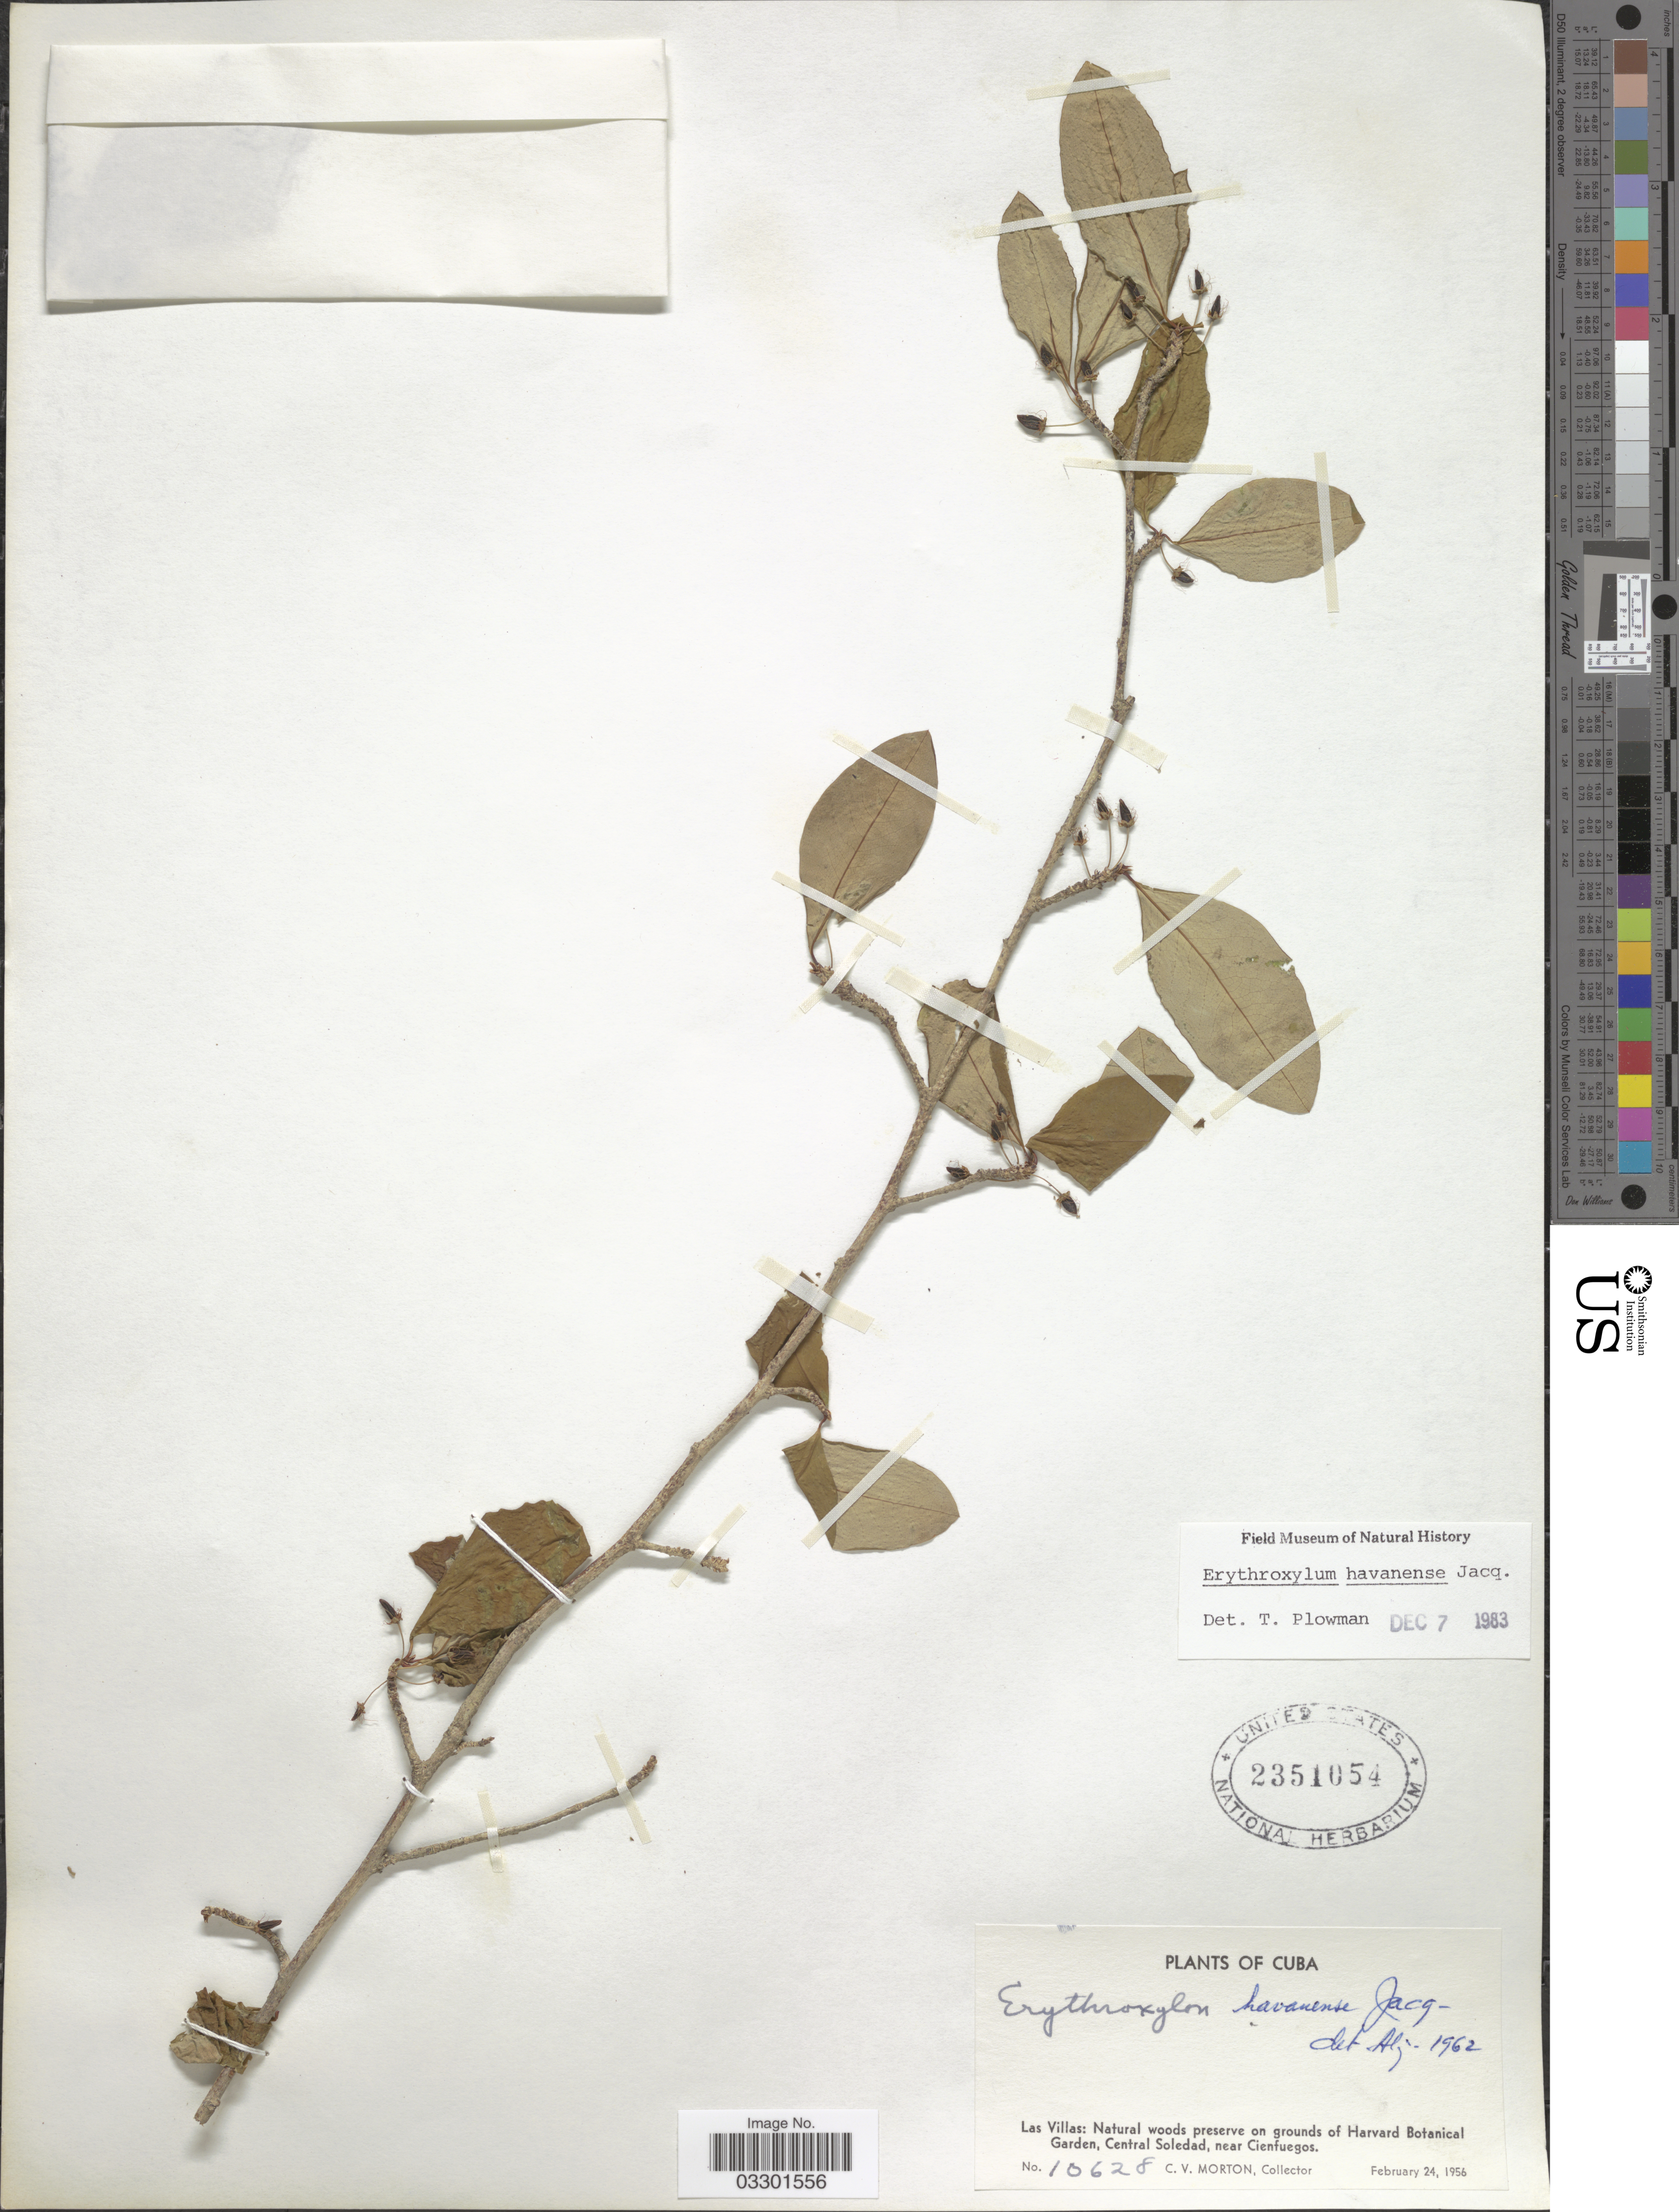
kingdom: Plantae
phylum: Tracheophyta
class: Magnoliopsida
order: Malpighiales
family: Erythroxylaceae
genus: Erythroxylum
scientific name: Erythroxylum havanense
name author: Jacq.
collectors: C. V. Morton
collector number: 10628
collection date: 1956-02-24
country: Cuba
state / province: Las Villas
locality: Natural woods preserve on grounds of Harvard Botanical Garden, Central Soledad, near Cienfuegos.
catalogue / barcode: US 2351054